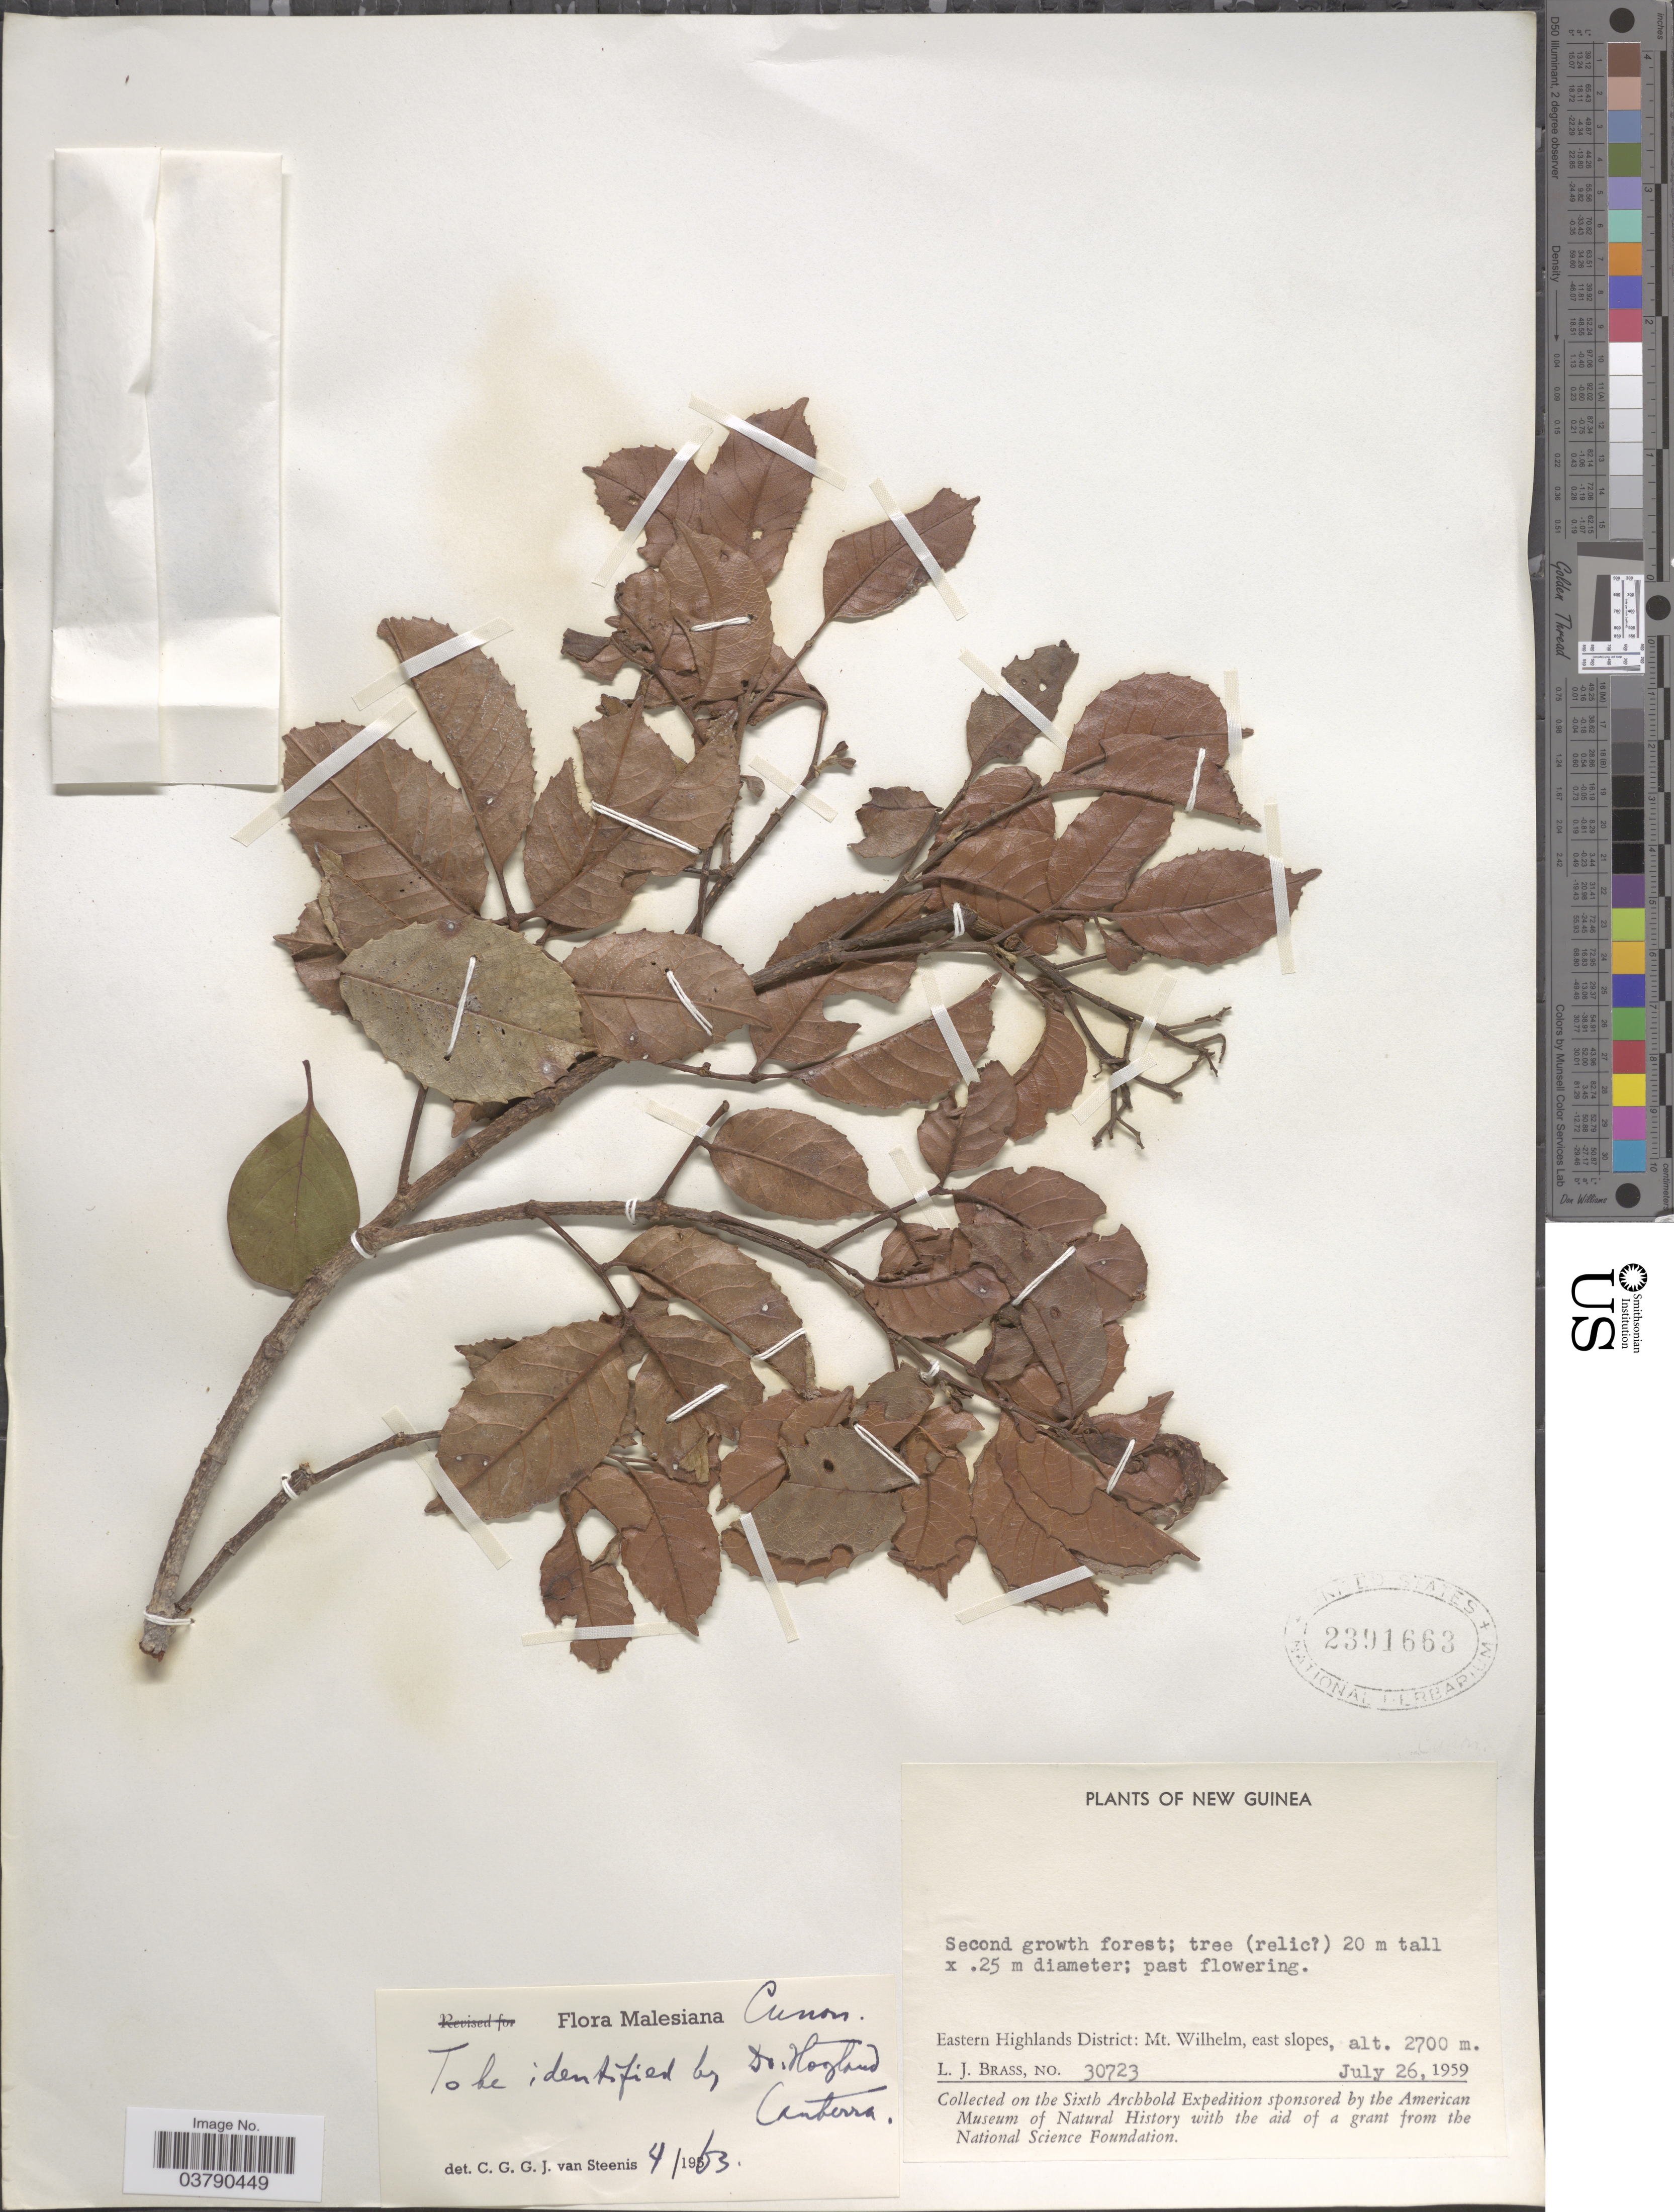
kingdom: Plantae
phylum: Tracheophyta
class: Magnoliopsida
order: Oxalidales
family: Cunoniaceae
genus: Opocunonia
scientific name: Opocunonia nymanii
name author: (K. Schum.) Schltr.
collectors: L. J. Brass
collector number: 30723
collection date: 1959-07-26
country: Papua New Guinea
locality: New Guinea. Eastern Highlands District: Mt. Wilhelm, east slopes.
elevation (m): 2700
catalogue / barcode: US 2391663